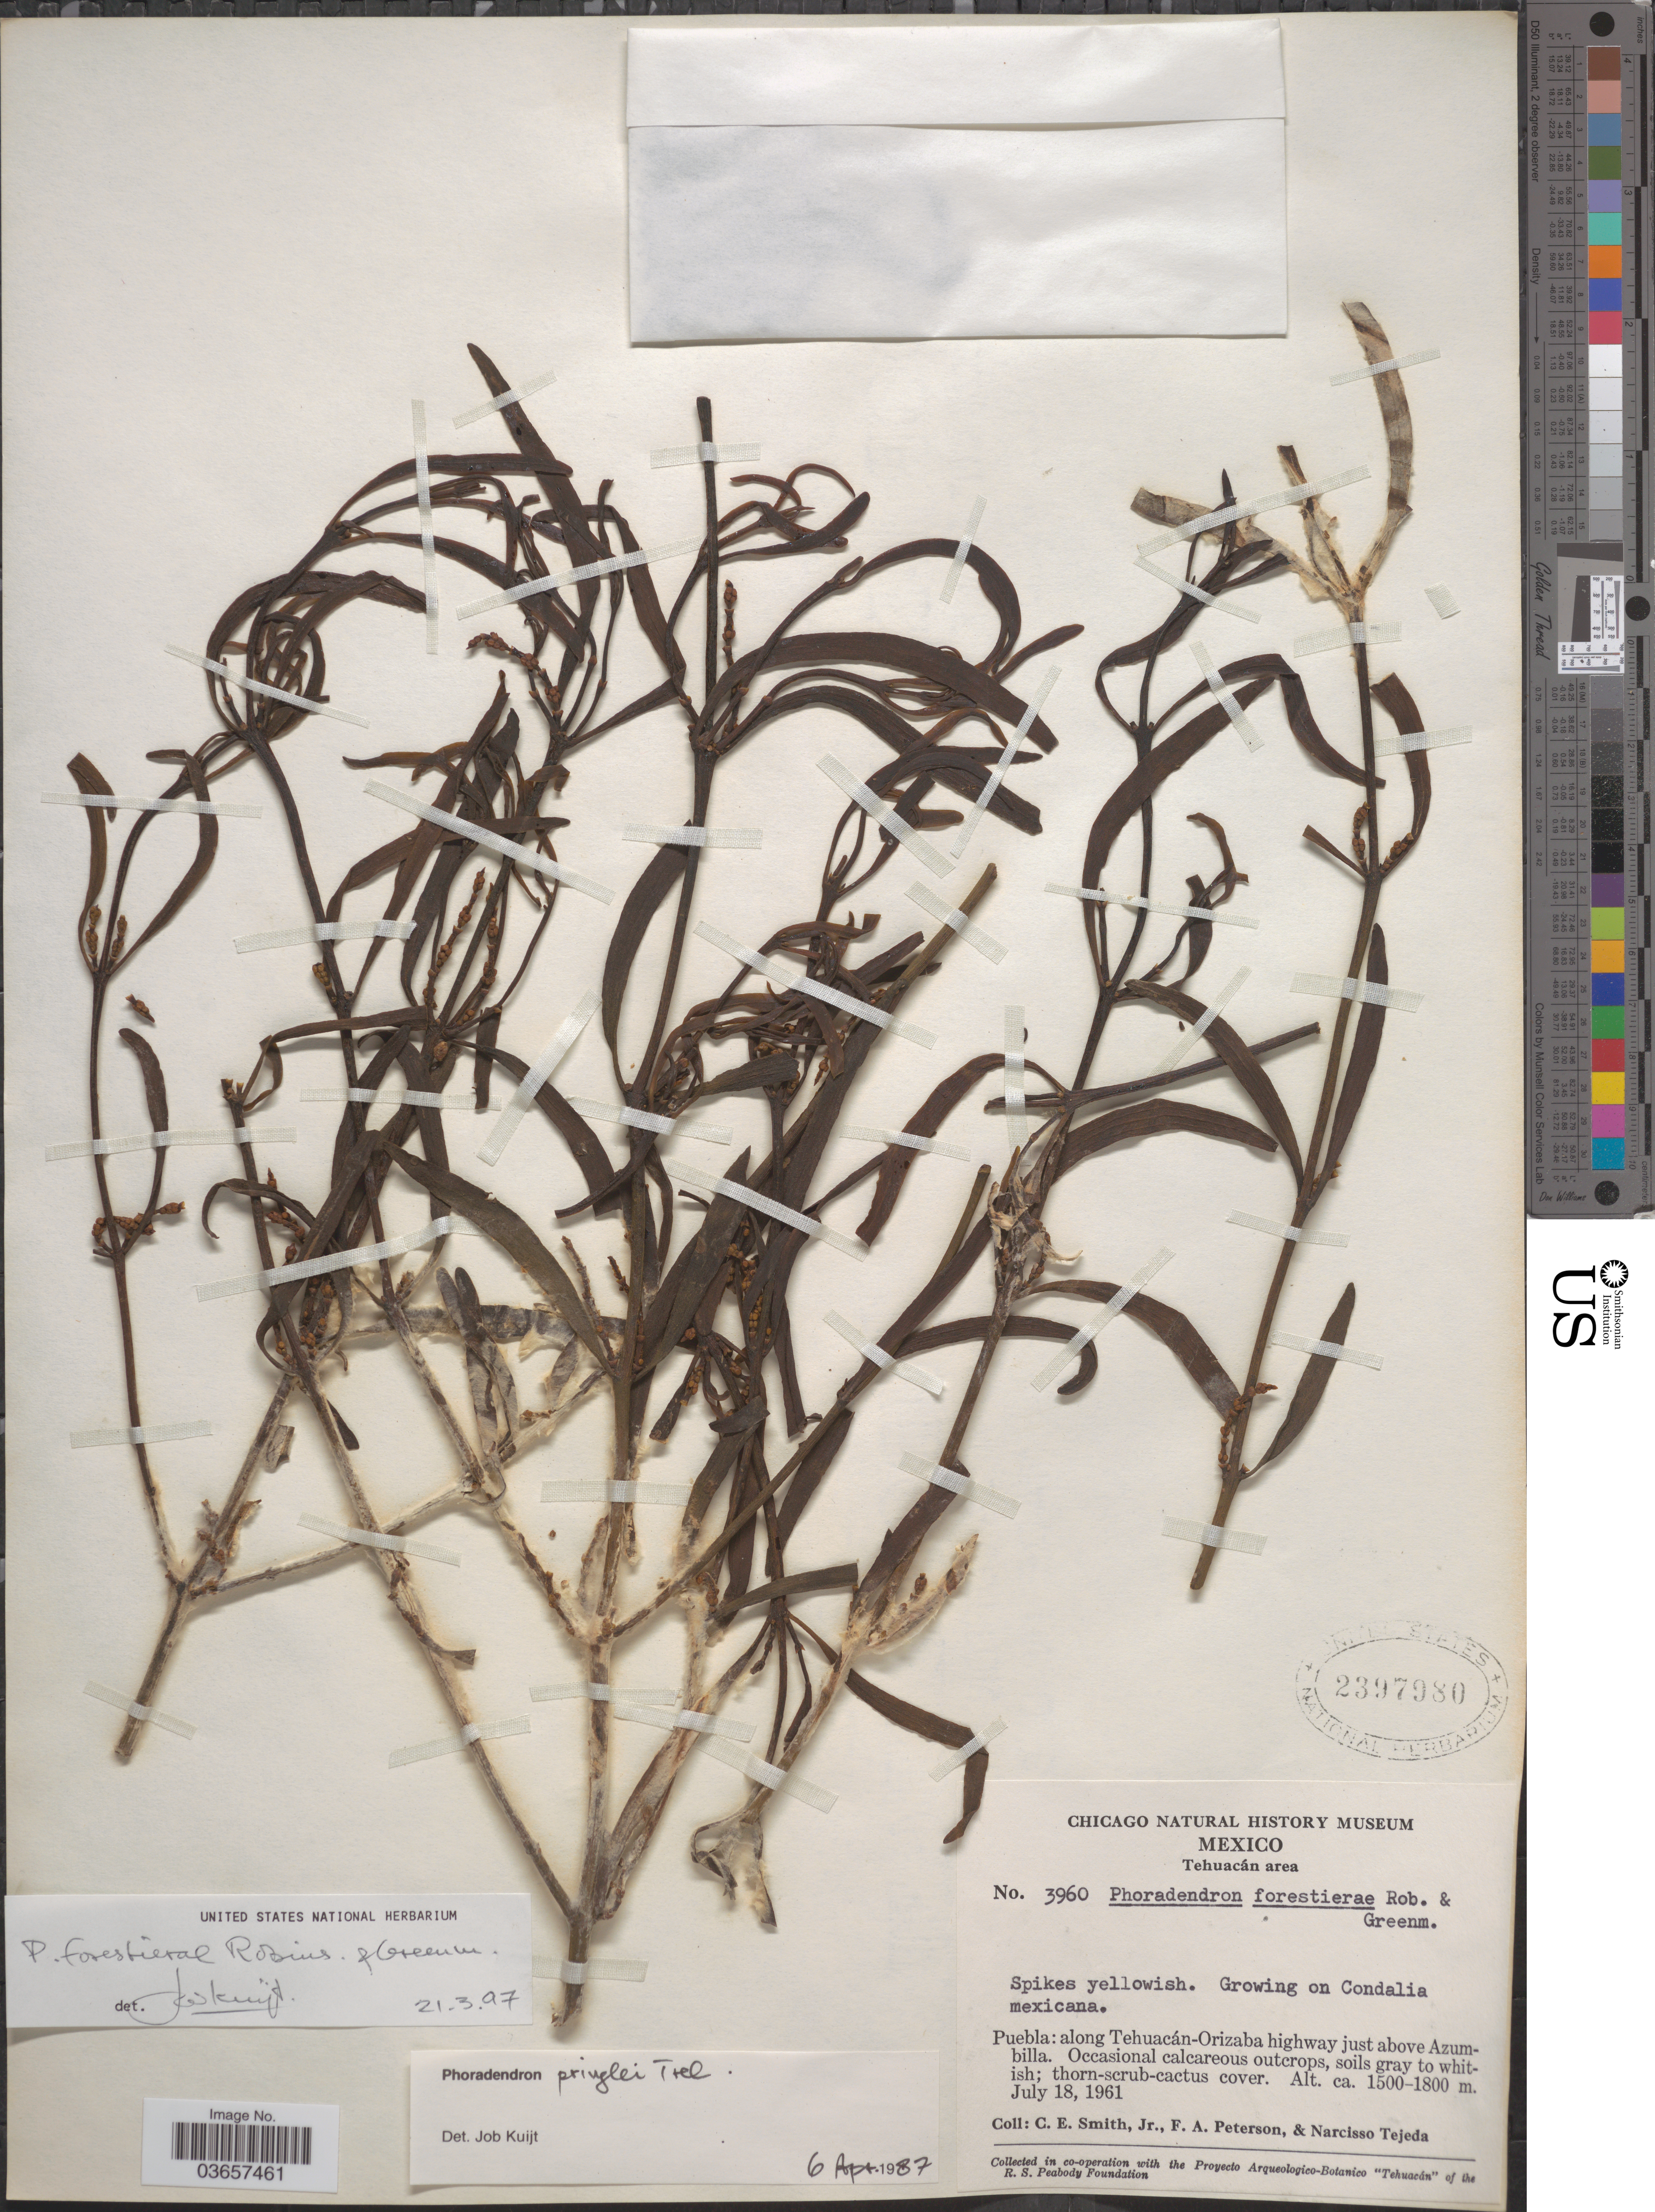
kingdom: Plantae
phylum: Tracheophyta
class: Magnoliopsida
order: Santalales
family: Viscaceae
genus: Phoradendron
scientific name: Phoradendron forestierae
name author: B.L. Rob. & Greenm.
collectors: C. E. Smith Jr., F. A. Peterson & N. Tejeda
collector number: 3960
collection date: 1961-07-18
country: Mexico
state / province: Puebla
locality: Tehuacán area. Along Tehuacán-Orizaba highway above Azumbilla.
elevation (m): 1500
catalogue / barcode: US 2397980